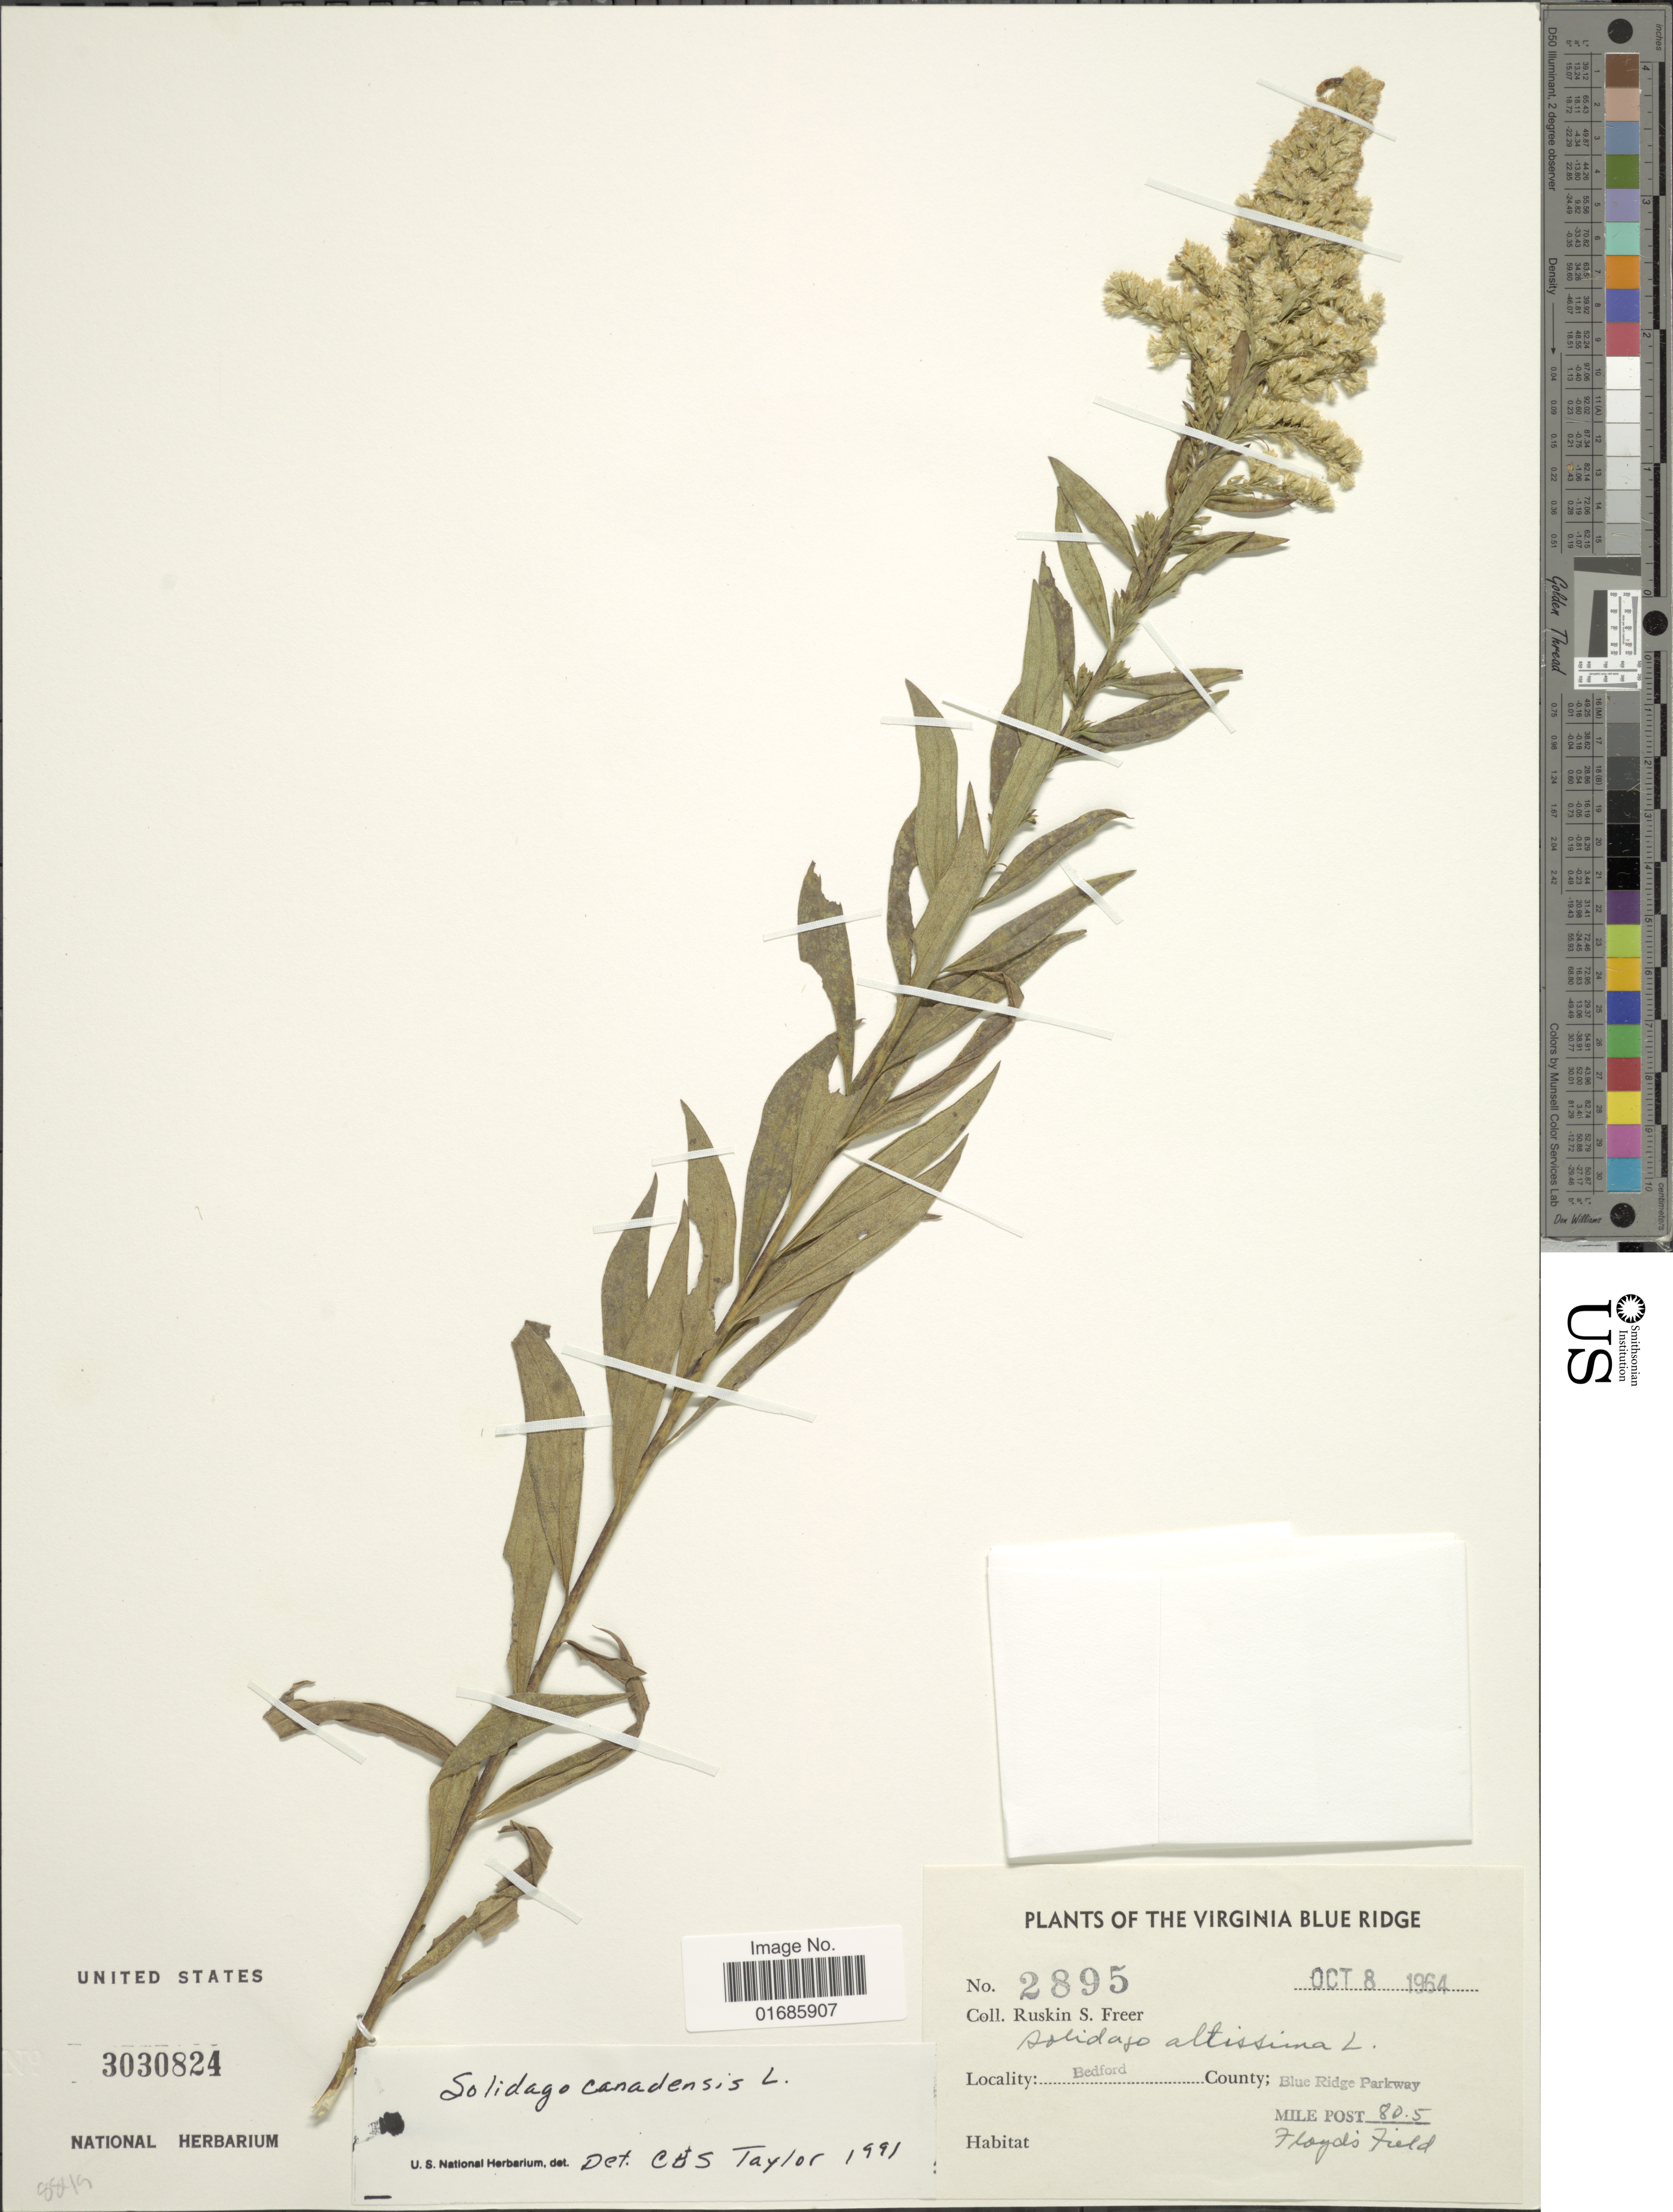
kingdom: Plantae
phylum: Tracheophyta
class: Magnoliopsida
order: Asterales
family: Asteraceae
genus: Solidago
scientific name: Solidago canadensis var. scabra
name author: (Muhl. ex Willd.) Torr. & A. Gray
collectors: R. Freer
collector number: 2895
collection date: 1964-10-08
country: United States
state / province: Virginia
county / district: Bedford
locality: Blue Ridge, Bedford County, Blue Ridge Parkway, Mile Post 80.5, Floyd's Field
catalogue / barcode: US 3030824